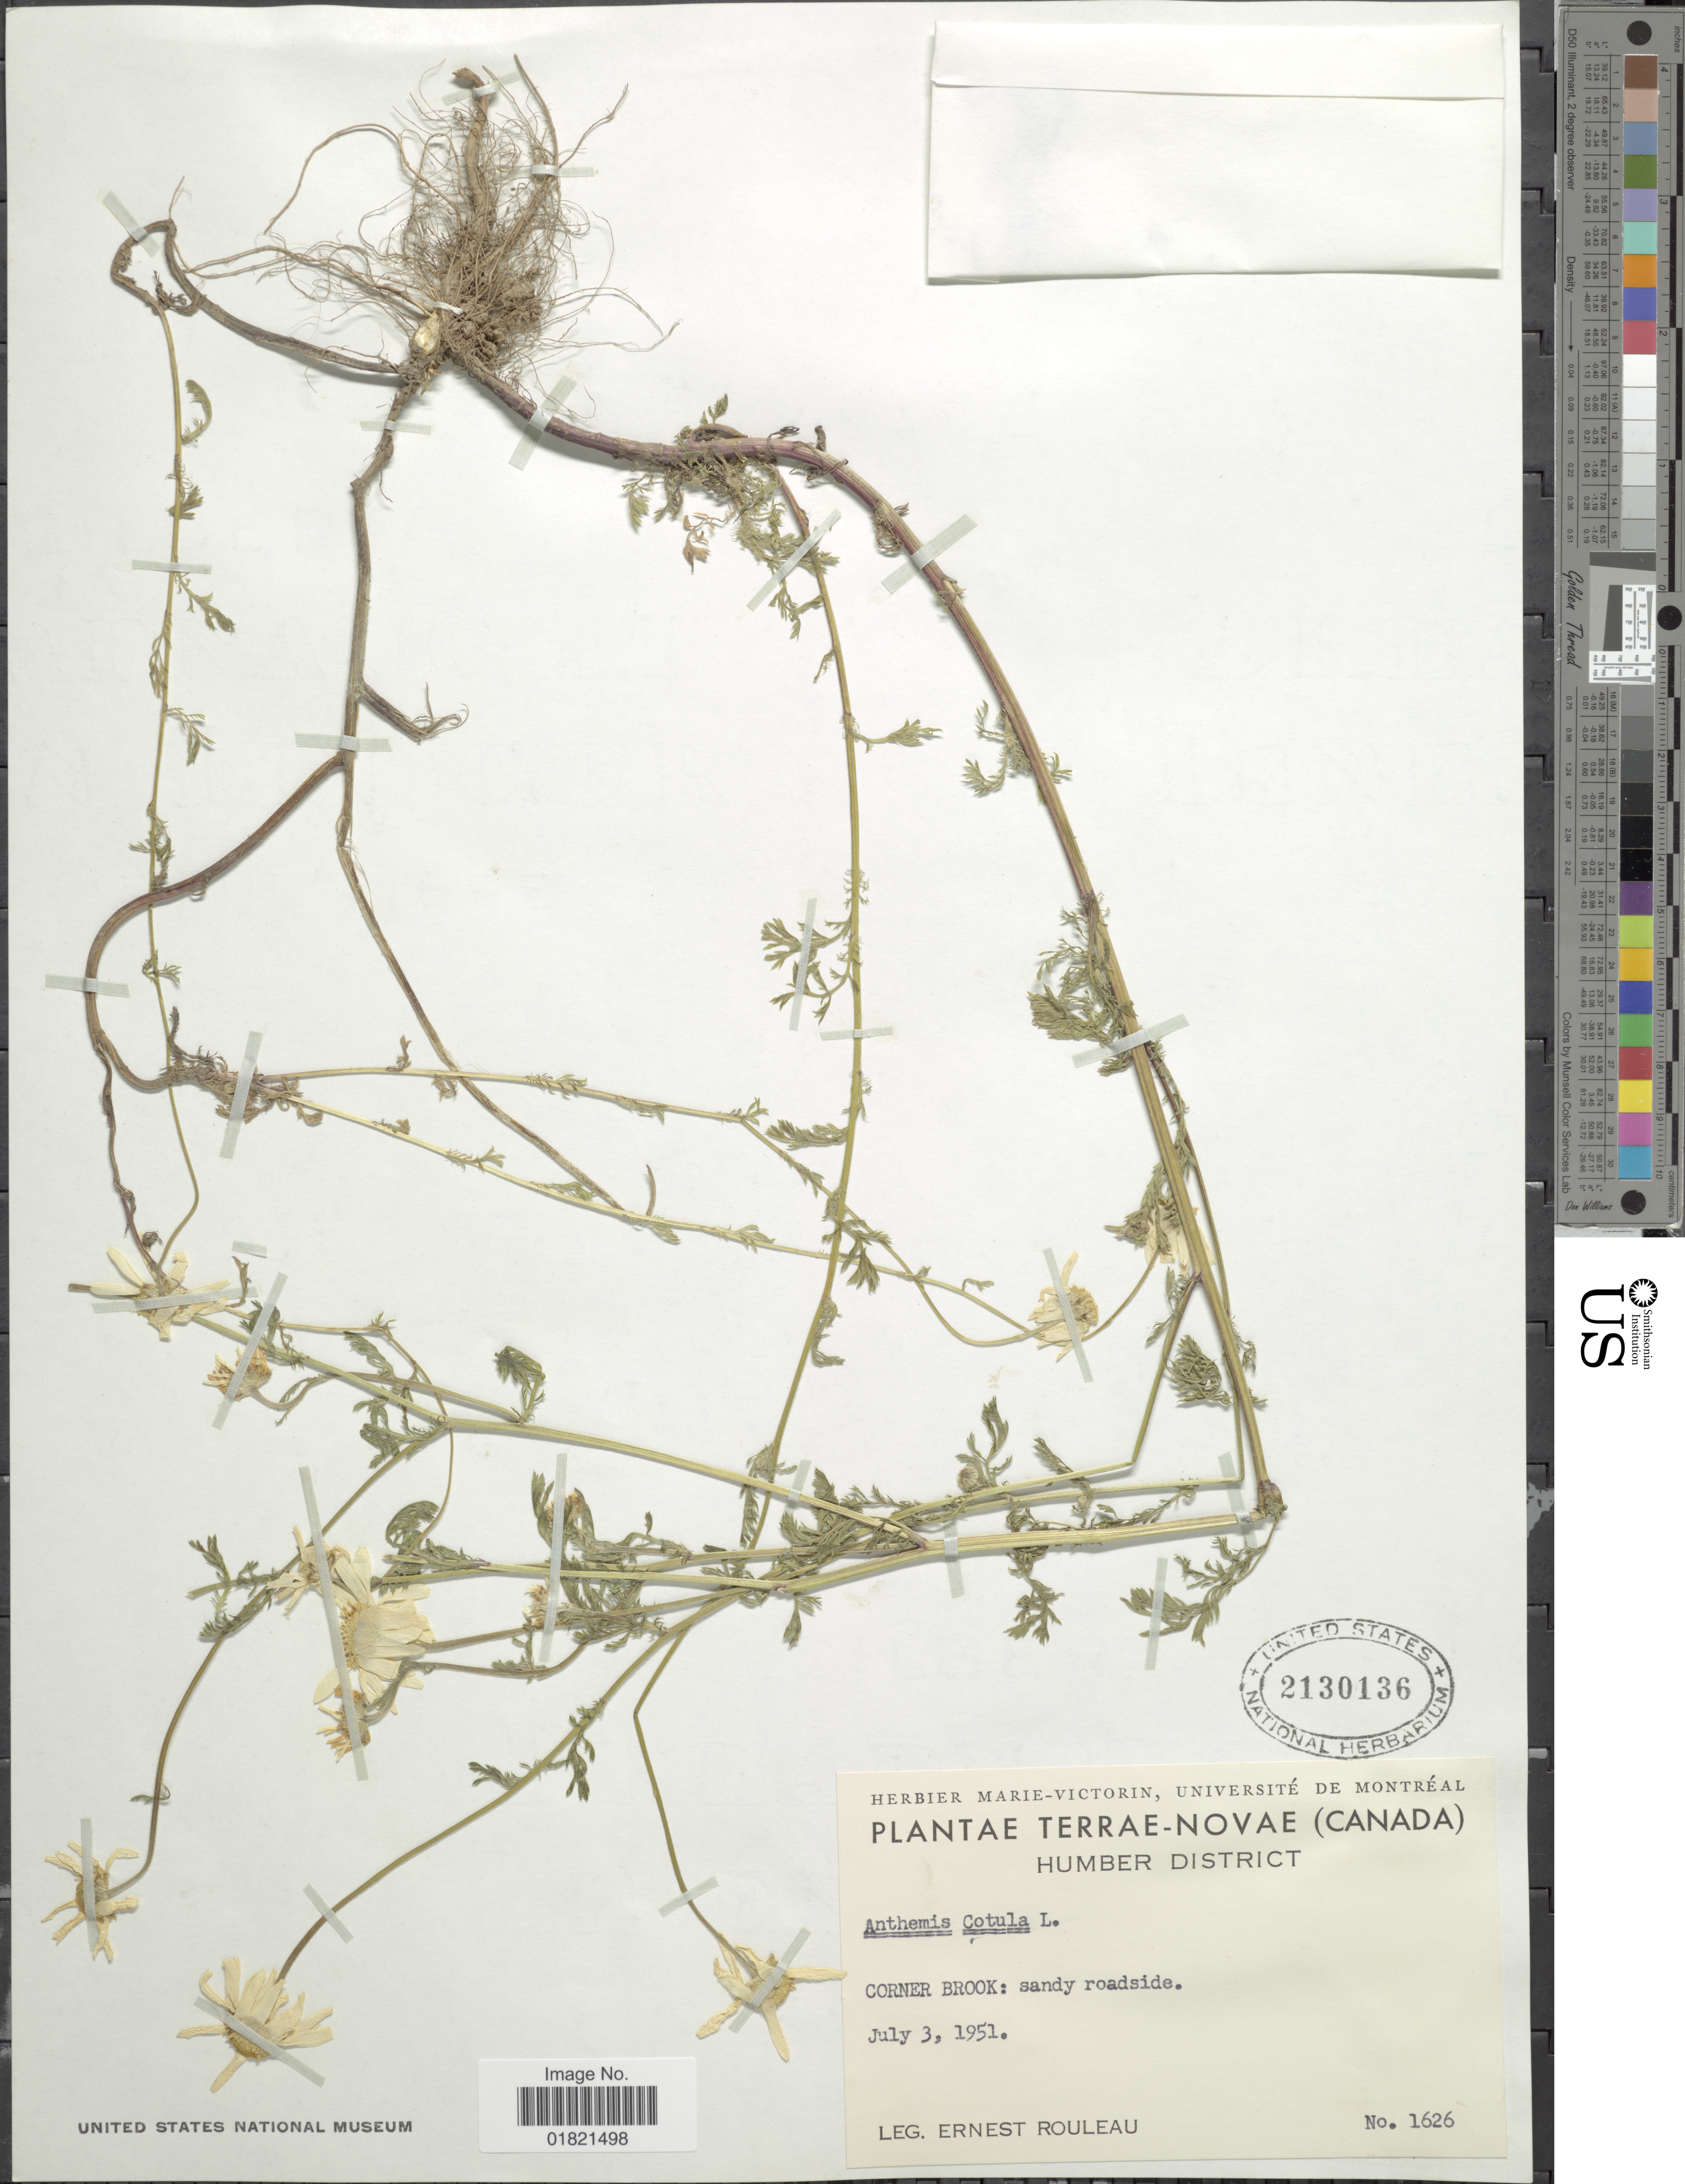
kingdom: Plantae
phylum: Tracheophyta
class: Magnoliopsida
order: Asterales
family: Asteraceae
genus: Anthemis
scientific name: Anthemis cotula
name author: L.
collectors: J. Rouleau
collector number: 1626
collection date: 1951-07-03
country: Canada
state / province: Newfoundland and Labrador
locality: Terrae-Novae, Humber District, Corner Brook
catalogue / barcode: US 2130136